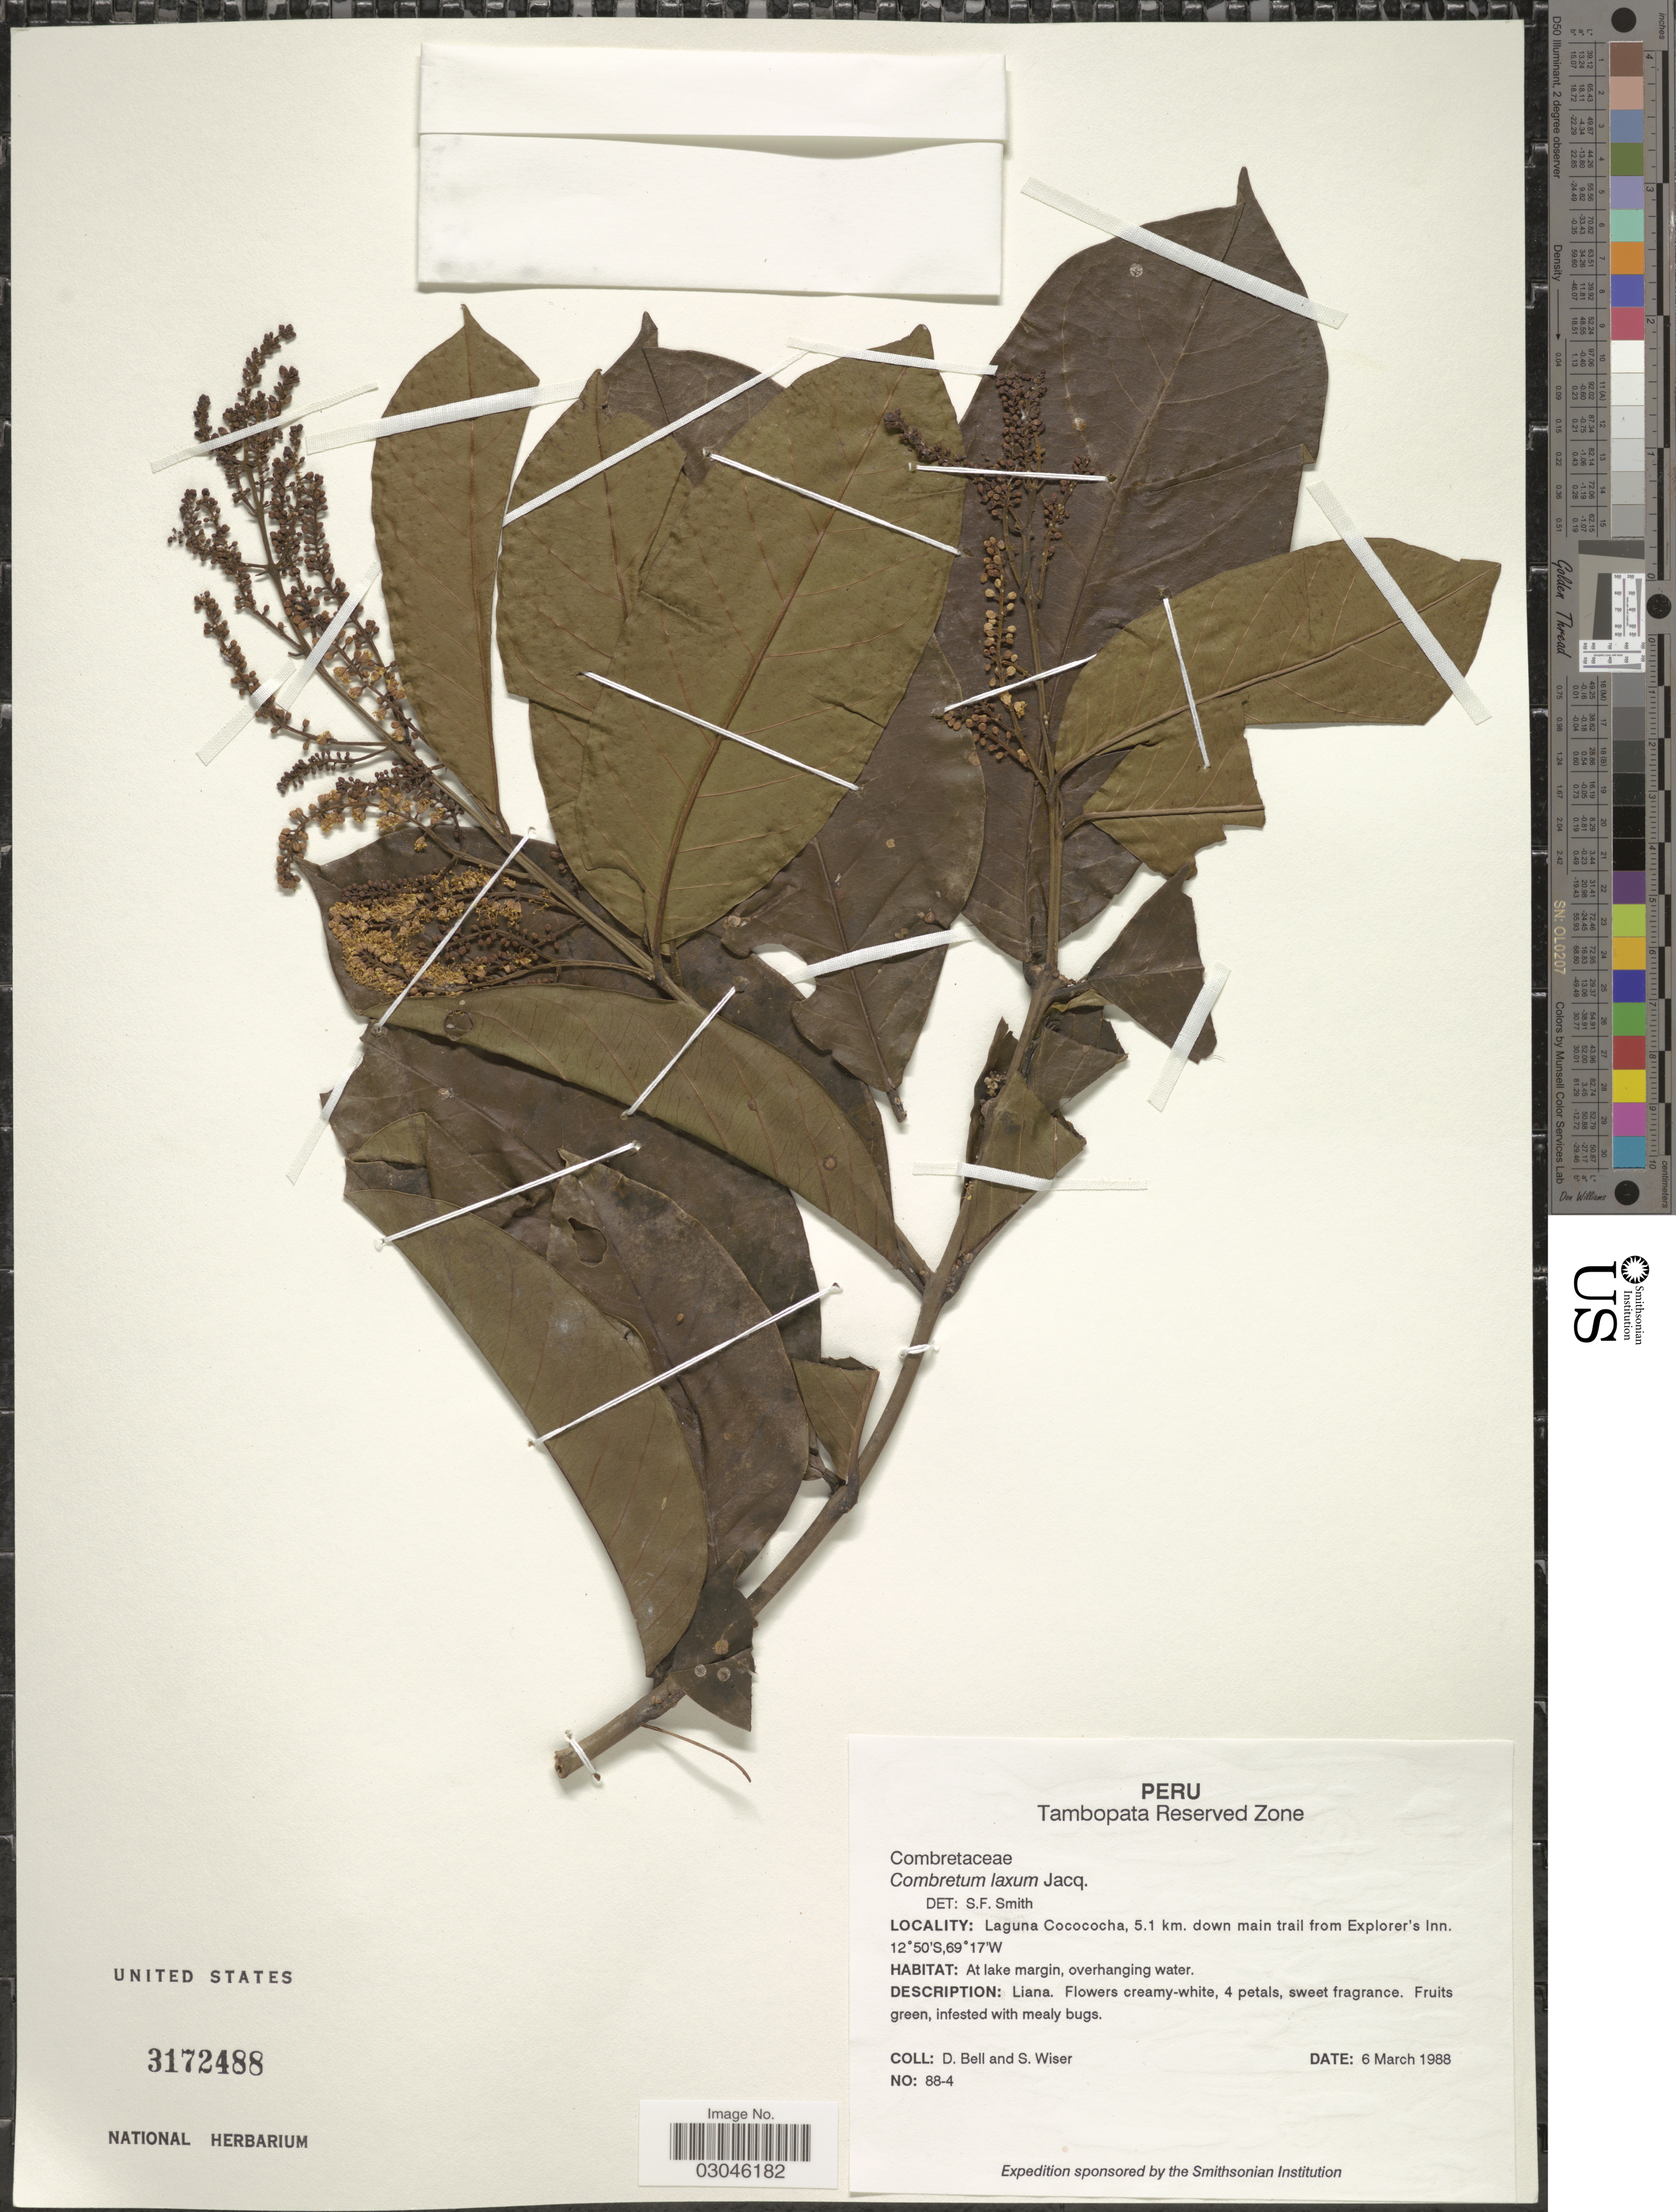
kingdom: Plantae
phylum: Tracheophyta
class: Magnoliopsida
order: Myrtales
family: Combretaceae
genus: Combretum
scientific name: Combretum laxum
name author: Jacq.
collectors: D. A. Bell & S. Wiser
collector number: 88-4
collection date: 1988-03-06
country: Peru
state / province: Madre de Dios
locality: Tambopata Reserved Zone. Laguna Cocococha, 5.1 km. down main trail from Explorer's Inn.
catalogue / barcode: US 3172488